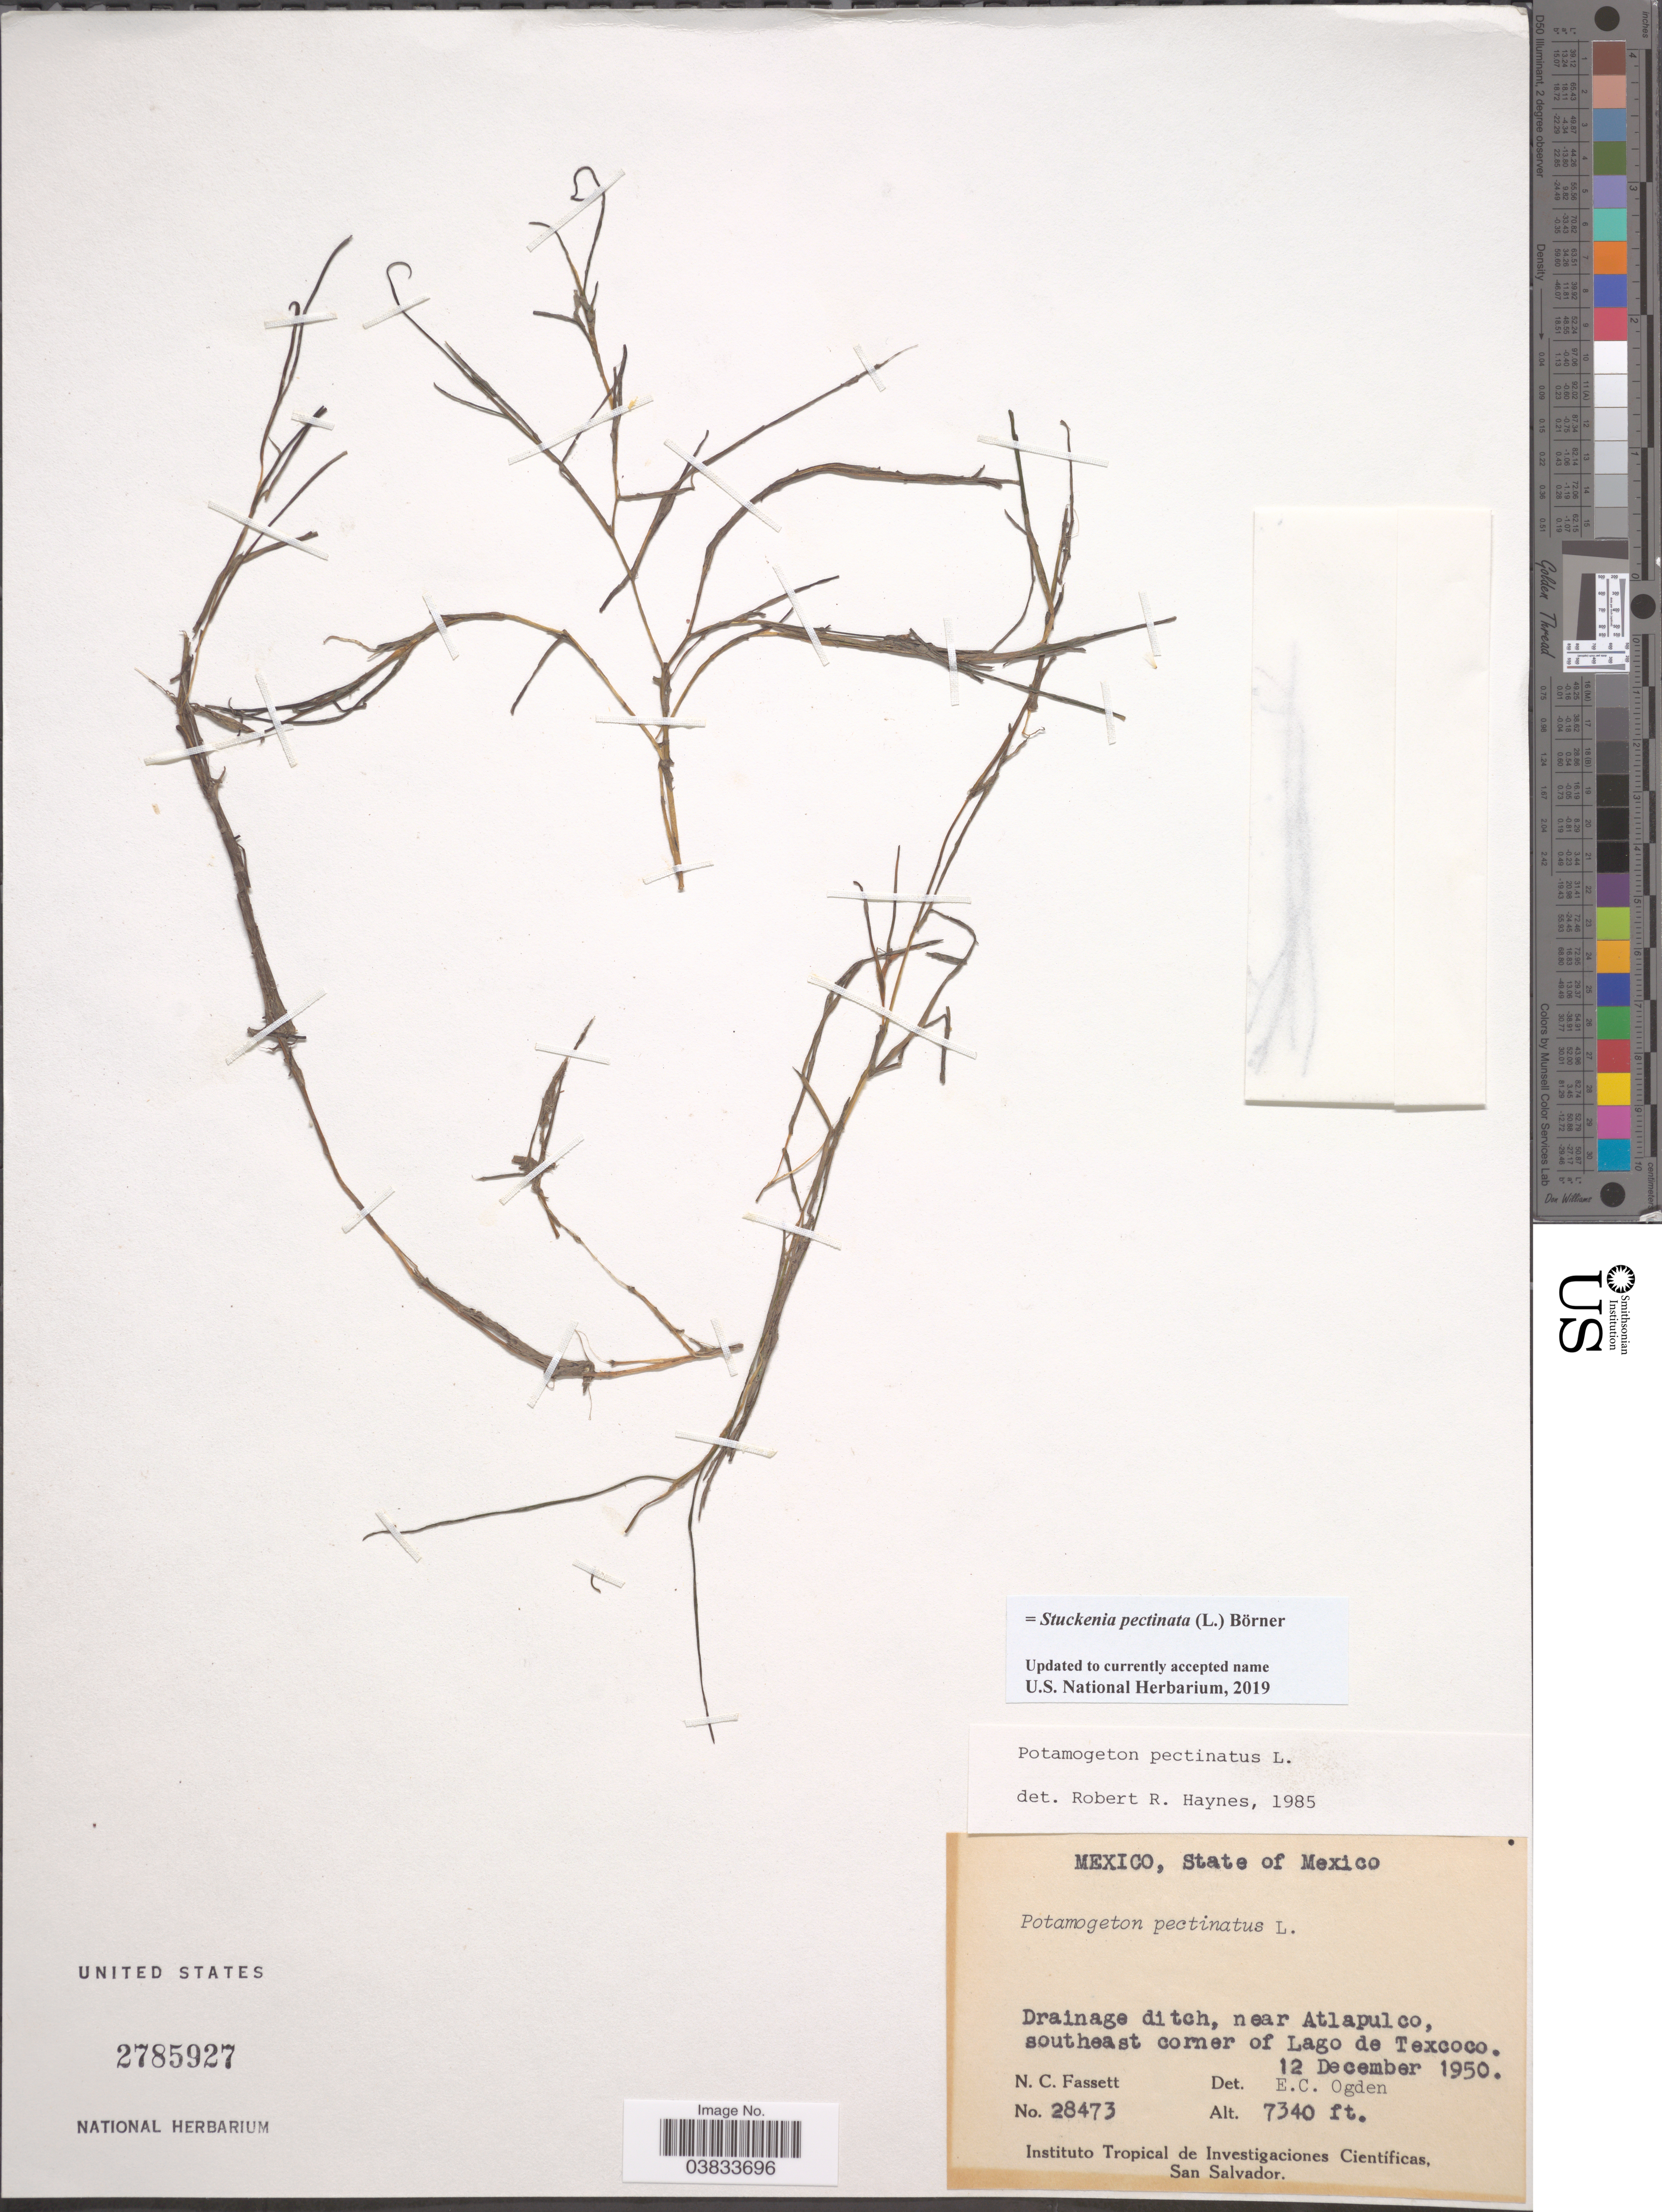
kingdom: Plantae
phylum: Tracheophyta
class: Liliopsida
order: Alismatales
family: Potamogetonaceae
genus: Stuckenia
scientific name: Stuckenia pectinata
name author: (L.) Börner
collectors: N. C. Fassett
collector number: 28473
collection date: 1950-12-12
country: Mexico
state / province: México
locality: Near Atlapulco, southeast corner of Lago de Texcoco.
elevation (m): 2237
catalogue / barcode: US 2785927